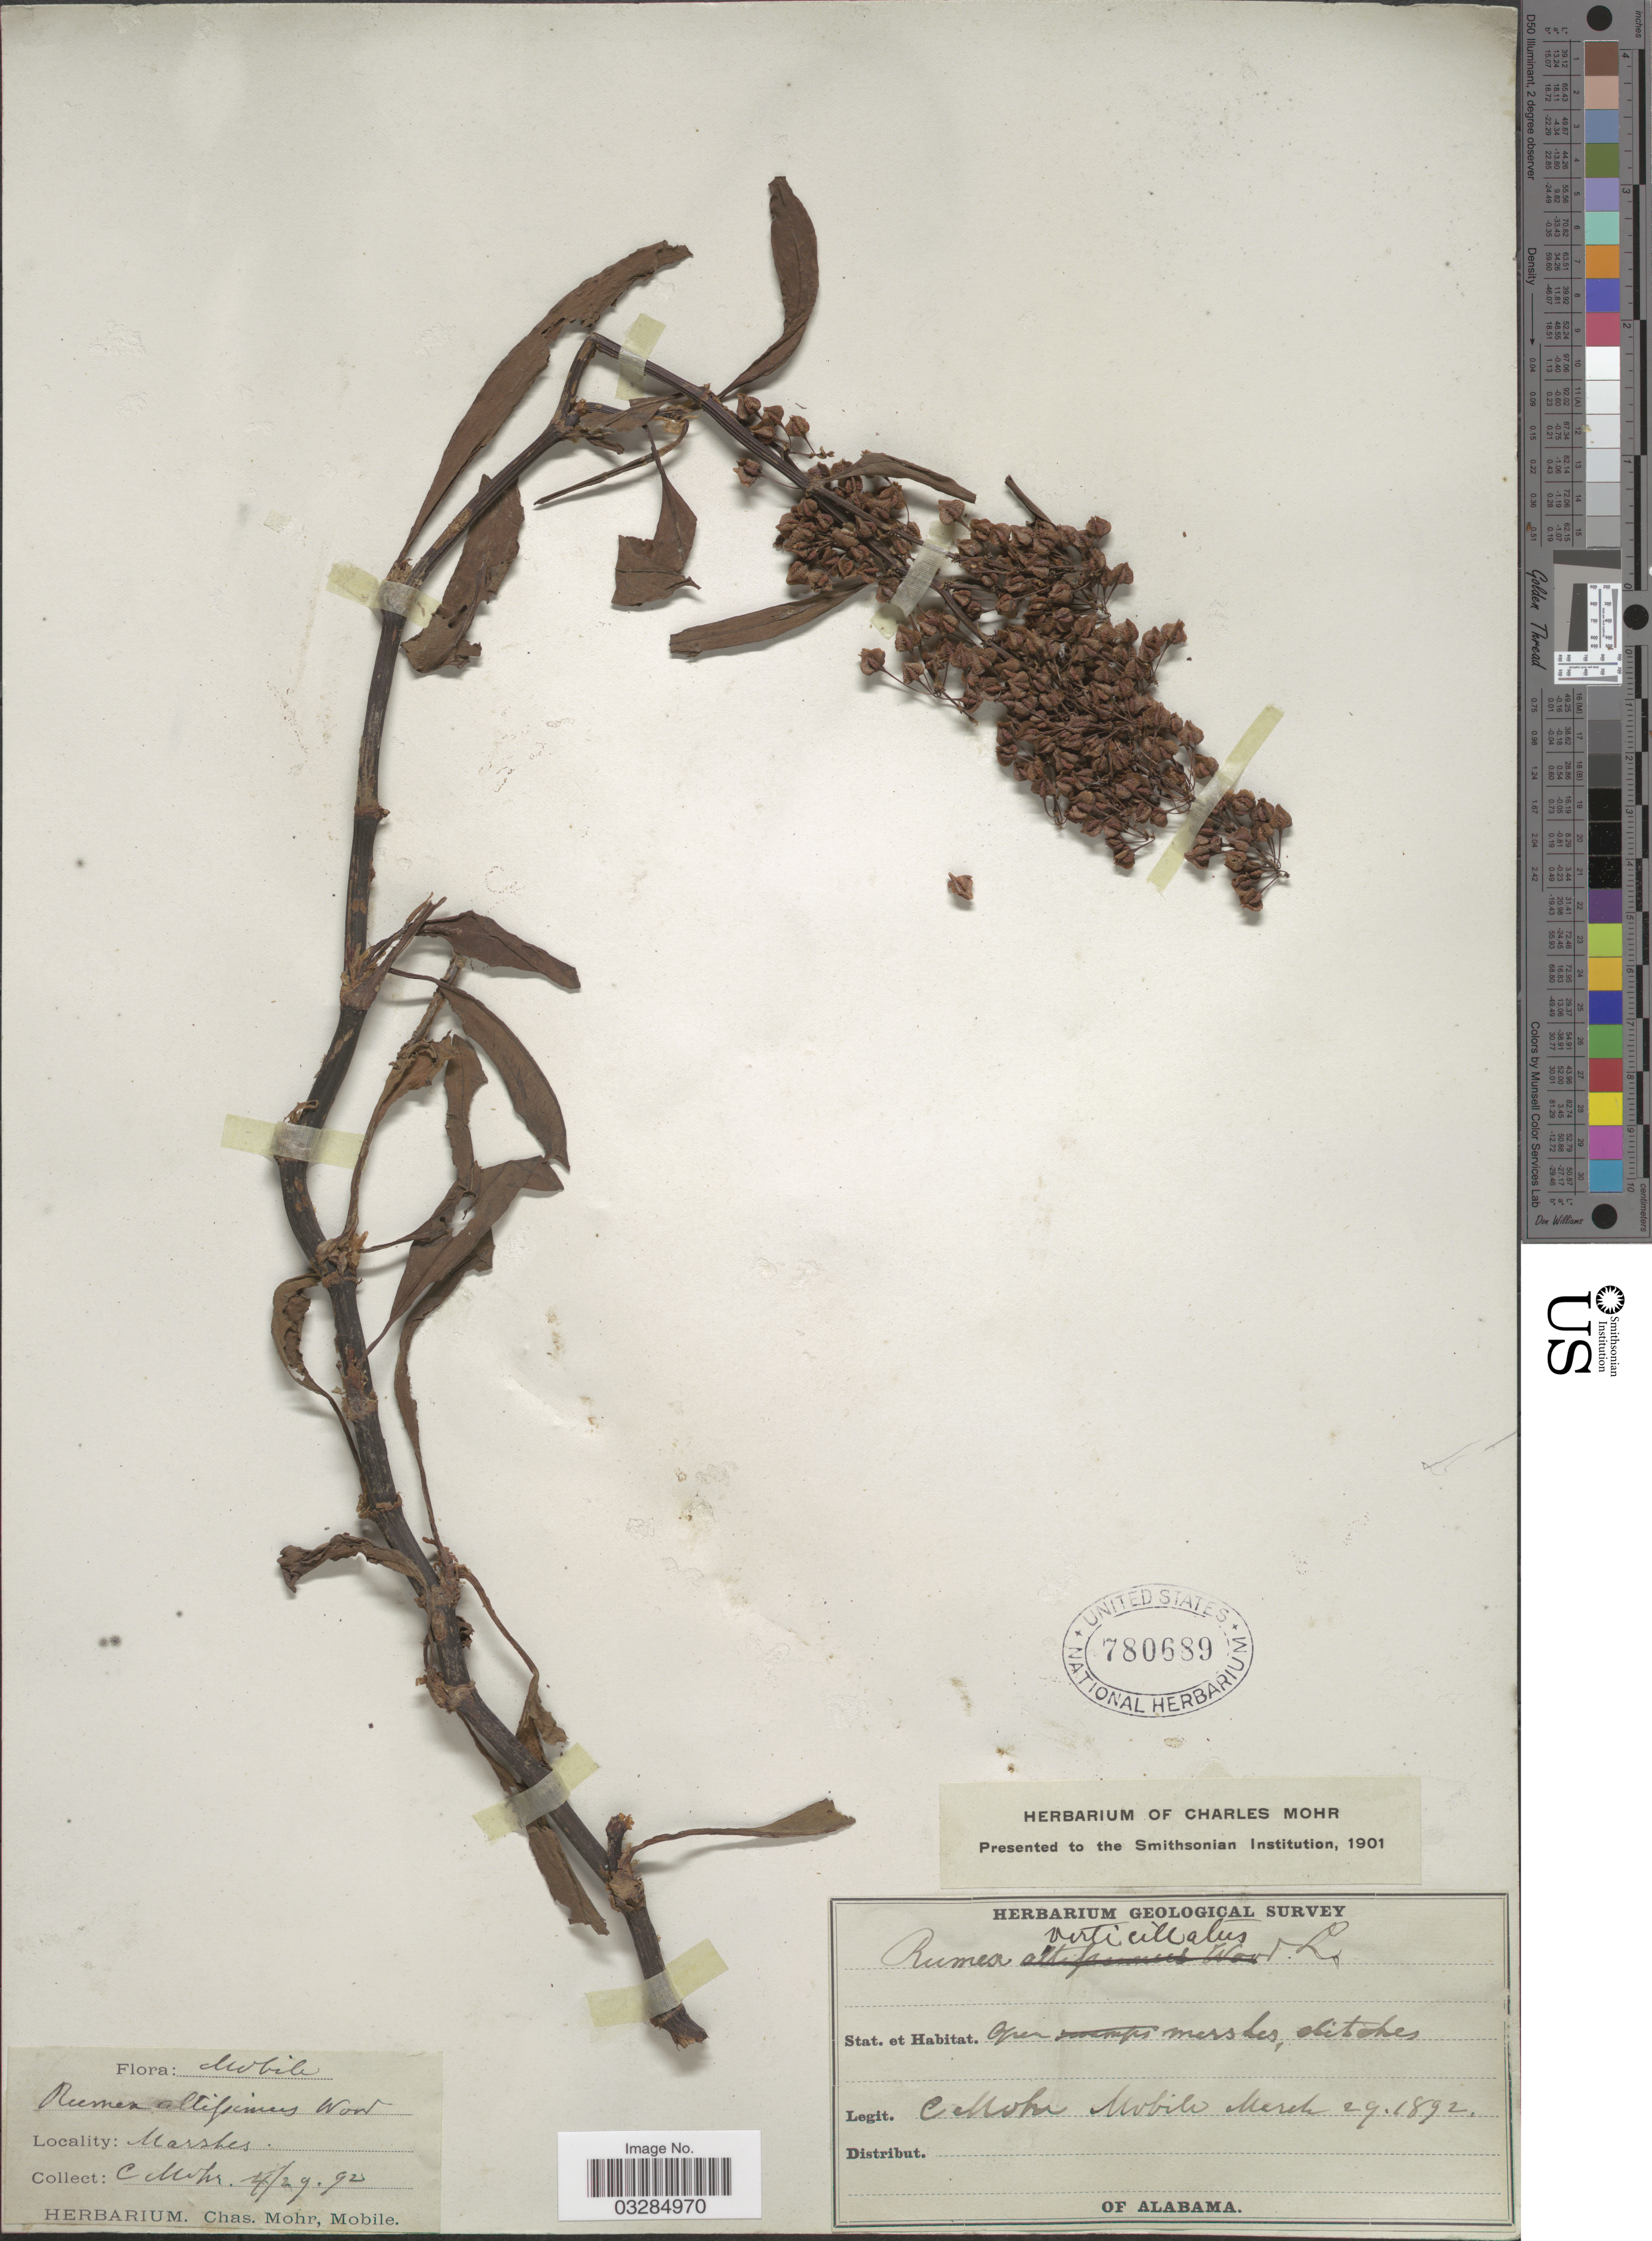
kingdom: Plantae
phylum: Tracheophyta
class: Magnoliopsida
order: Caryophyllales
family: Polygonaceae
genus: Rumex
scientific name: Rumex verticillatus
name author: L.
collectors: C. T. Mohr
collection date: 1892-03-29/1892-04-29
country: United States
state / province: Alabama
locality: Mobile.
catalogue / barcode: US 780689